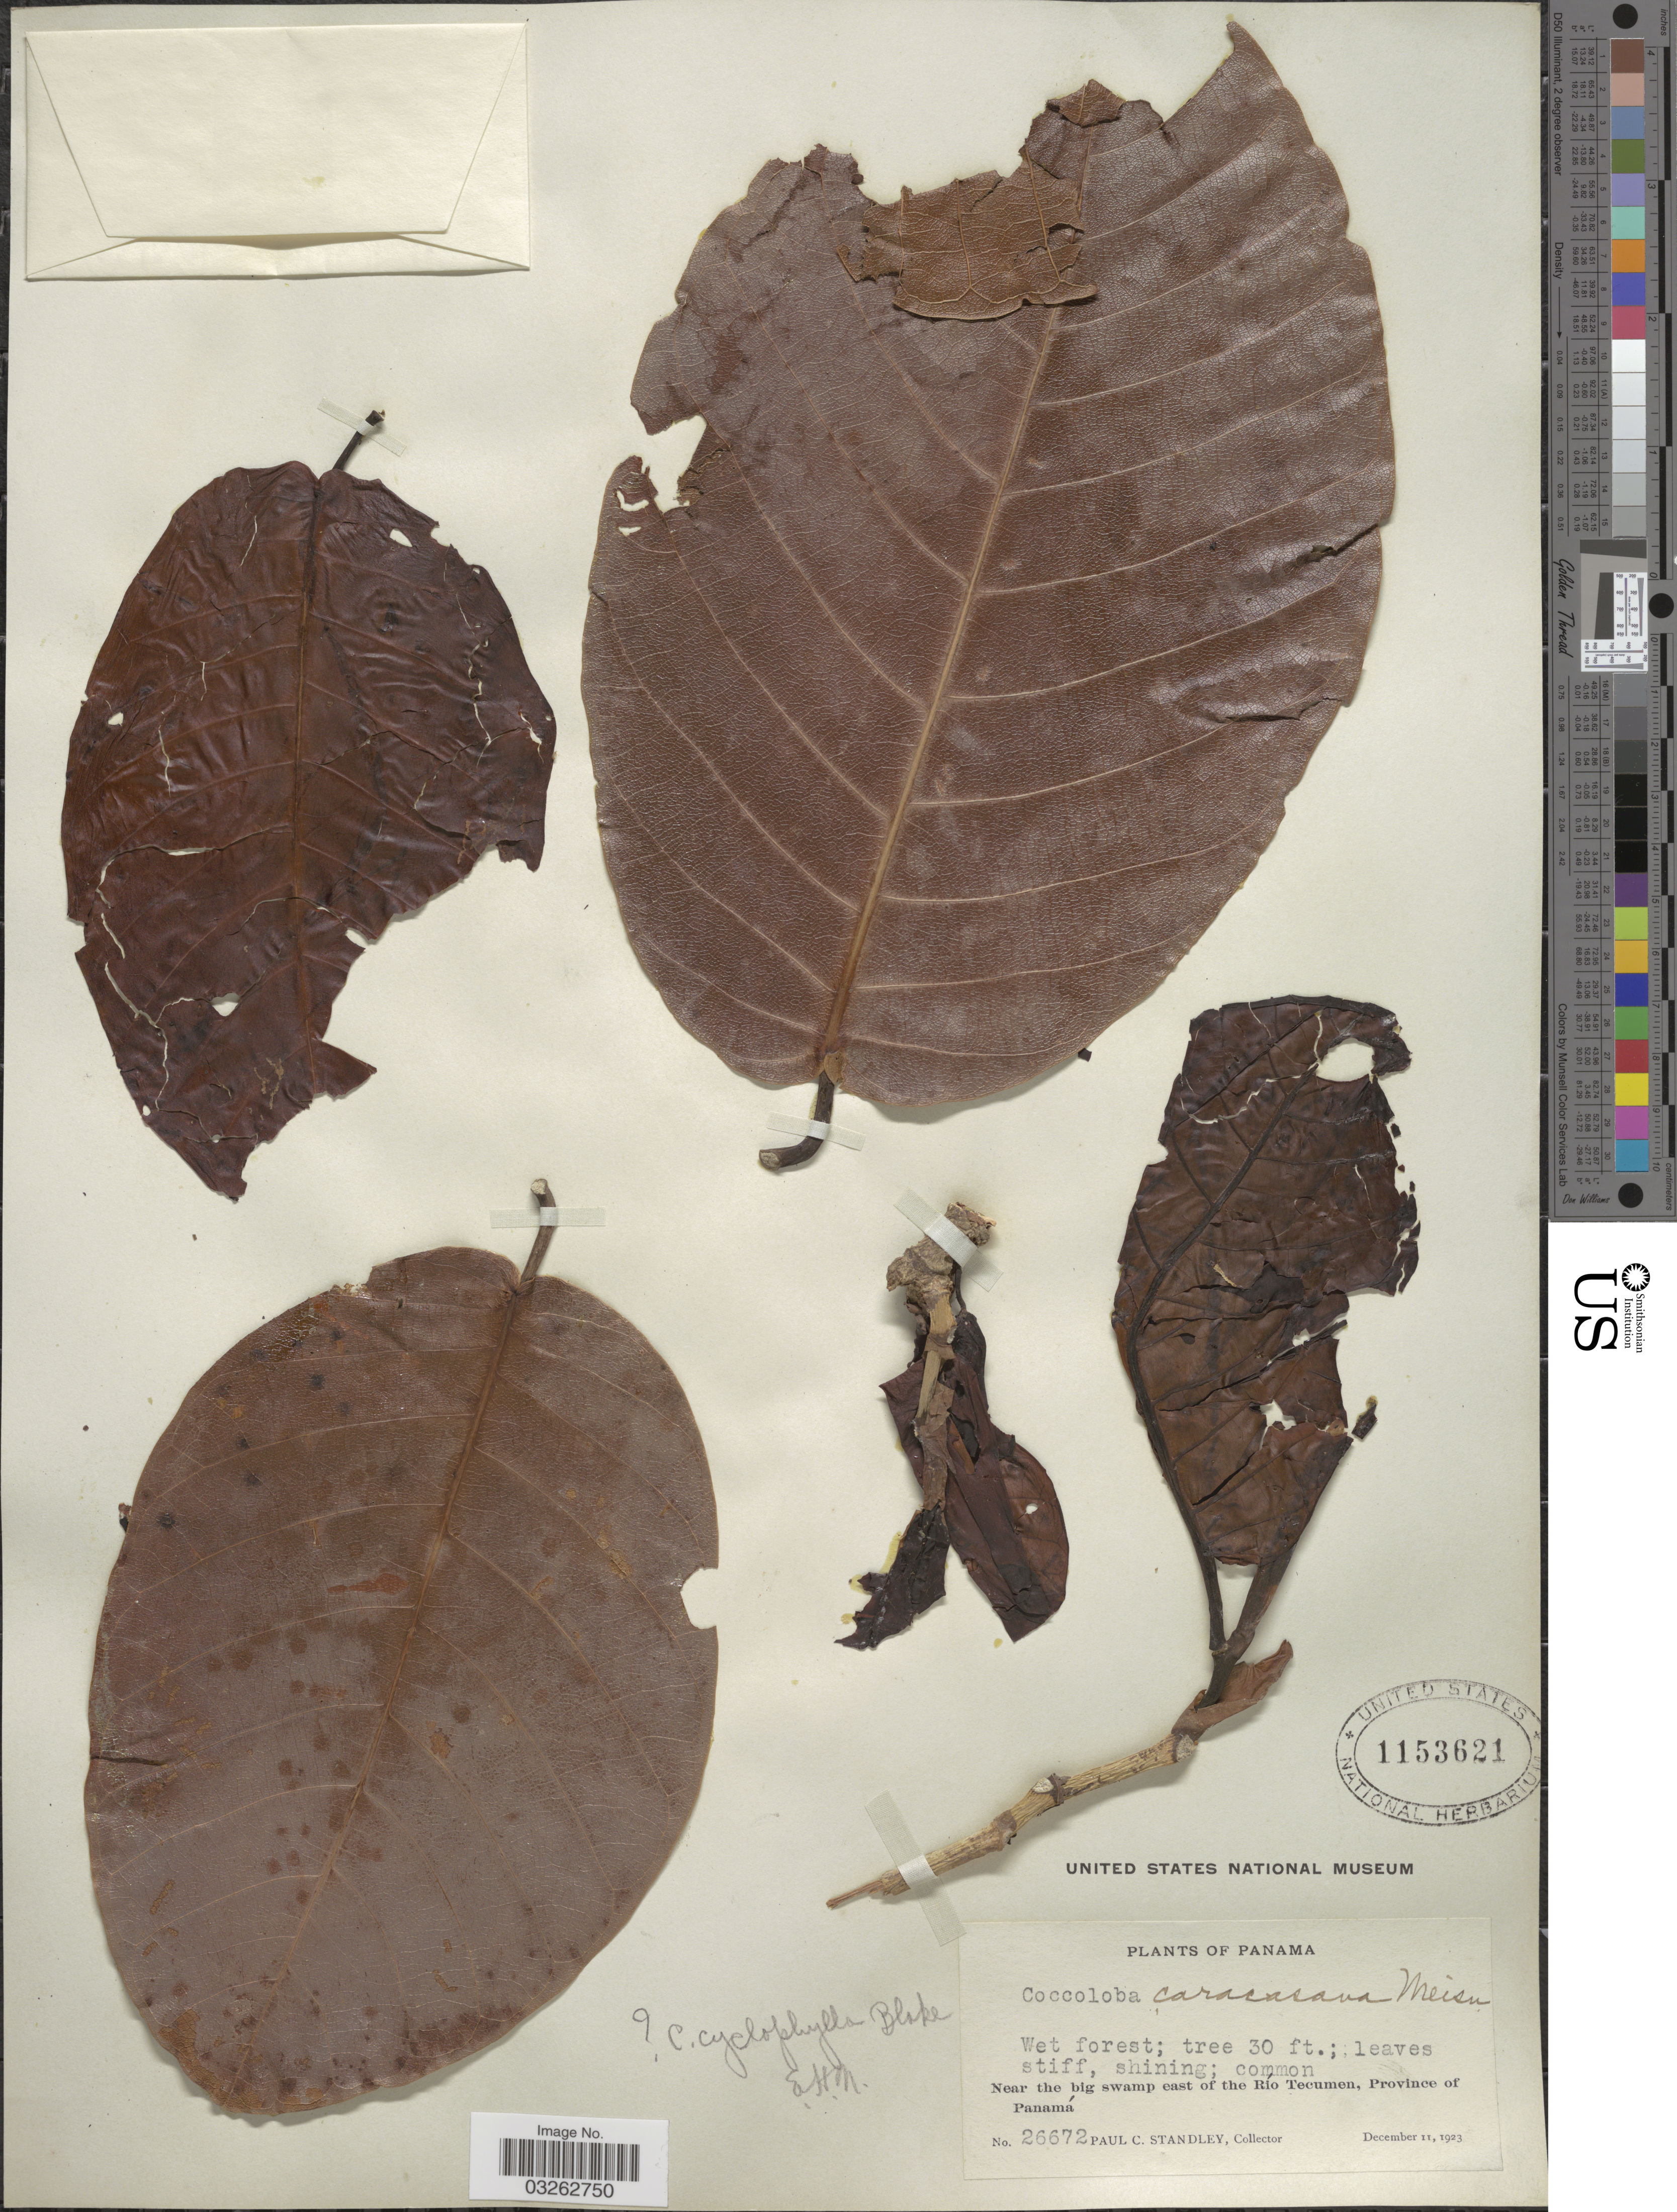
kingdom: Plantae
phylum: Tracheophyta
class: Magnoliopsida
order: Caryophyllales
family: Polygonaceae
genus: Coccoloba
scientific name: Coccoloba cyclophylla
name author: S.F. Blake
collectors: P. C. Standley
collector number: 26672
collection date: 1923-12-11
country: Panama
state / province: Panamá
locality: Near the big swamp east of the Río Tecumen.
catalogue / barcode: US 1153621